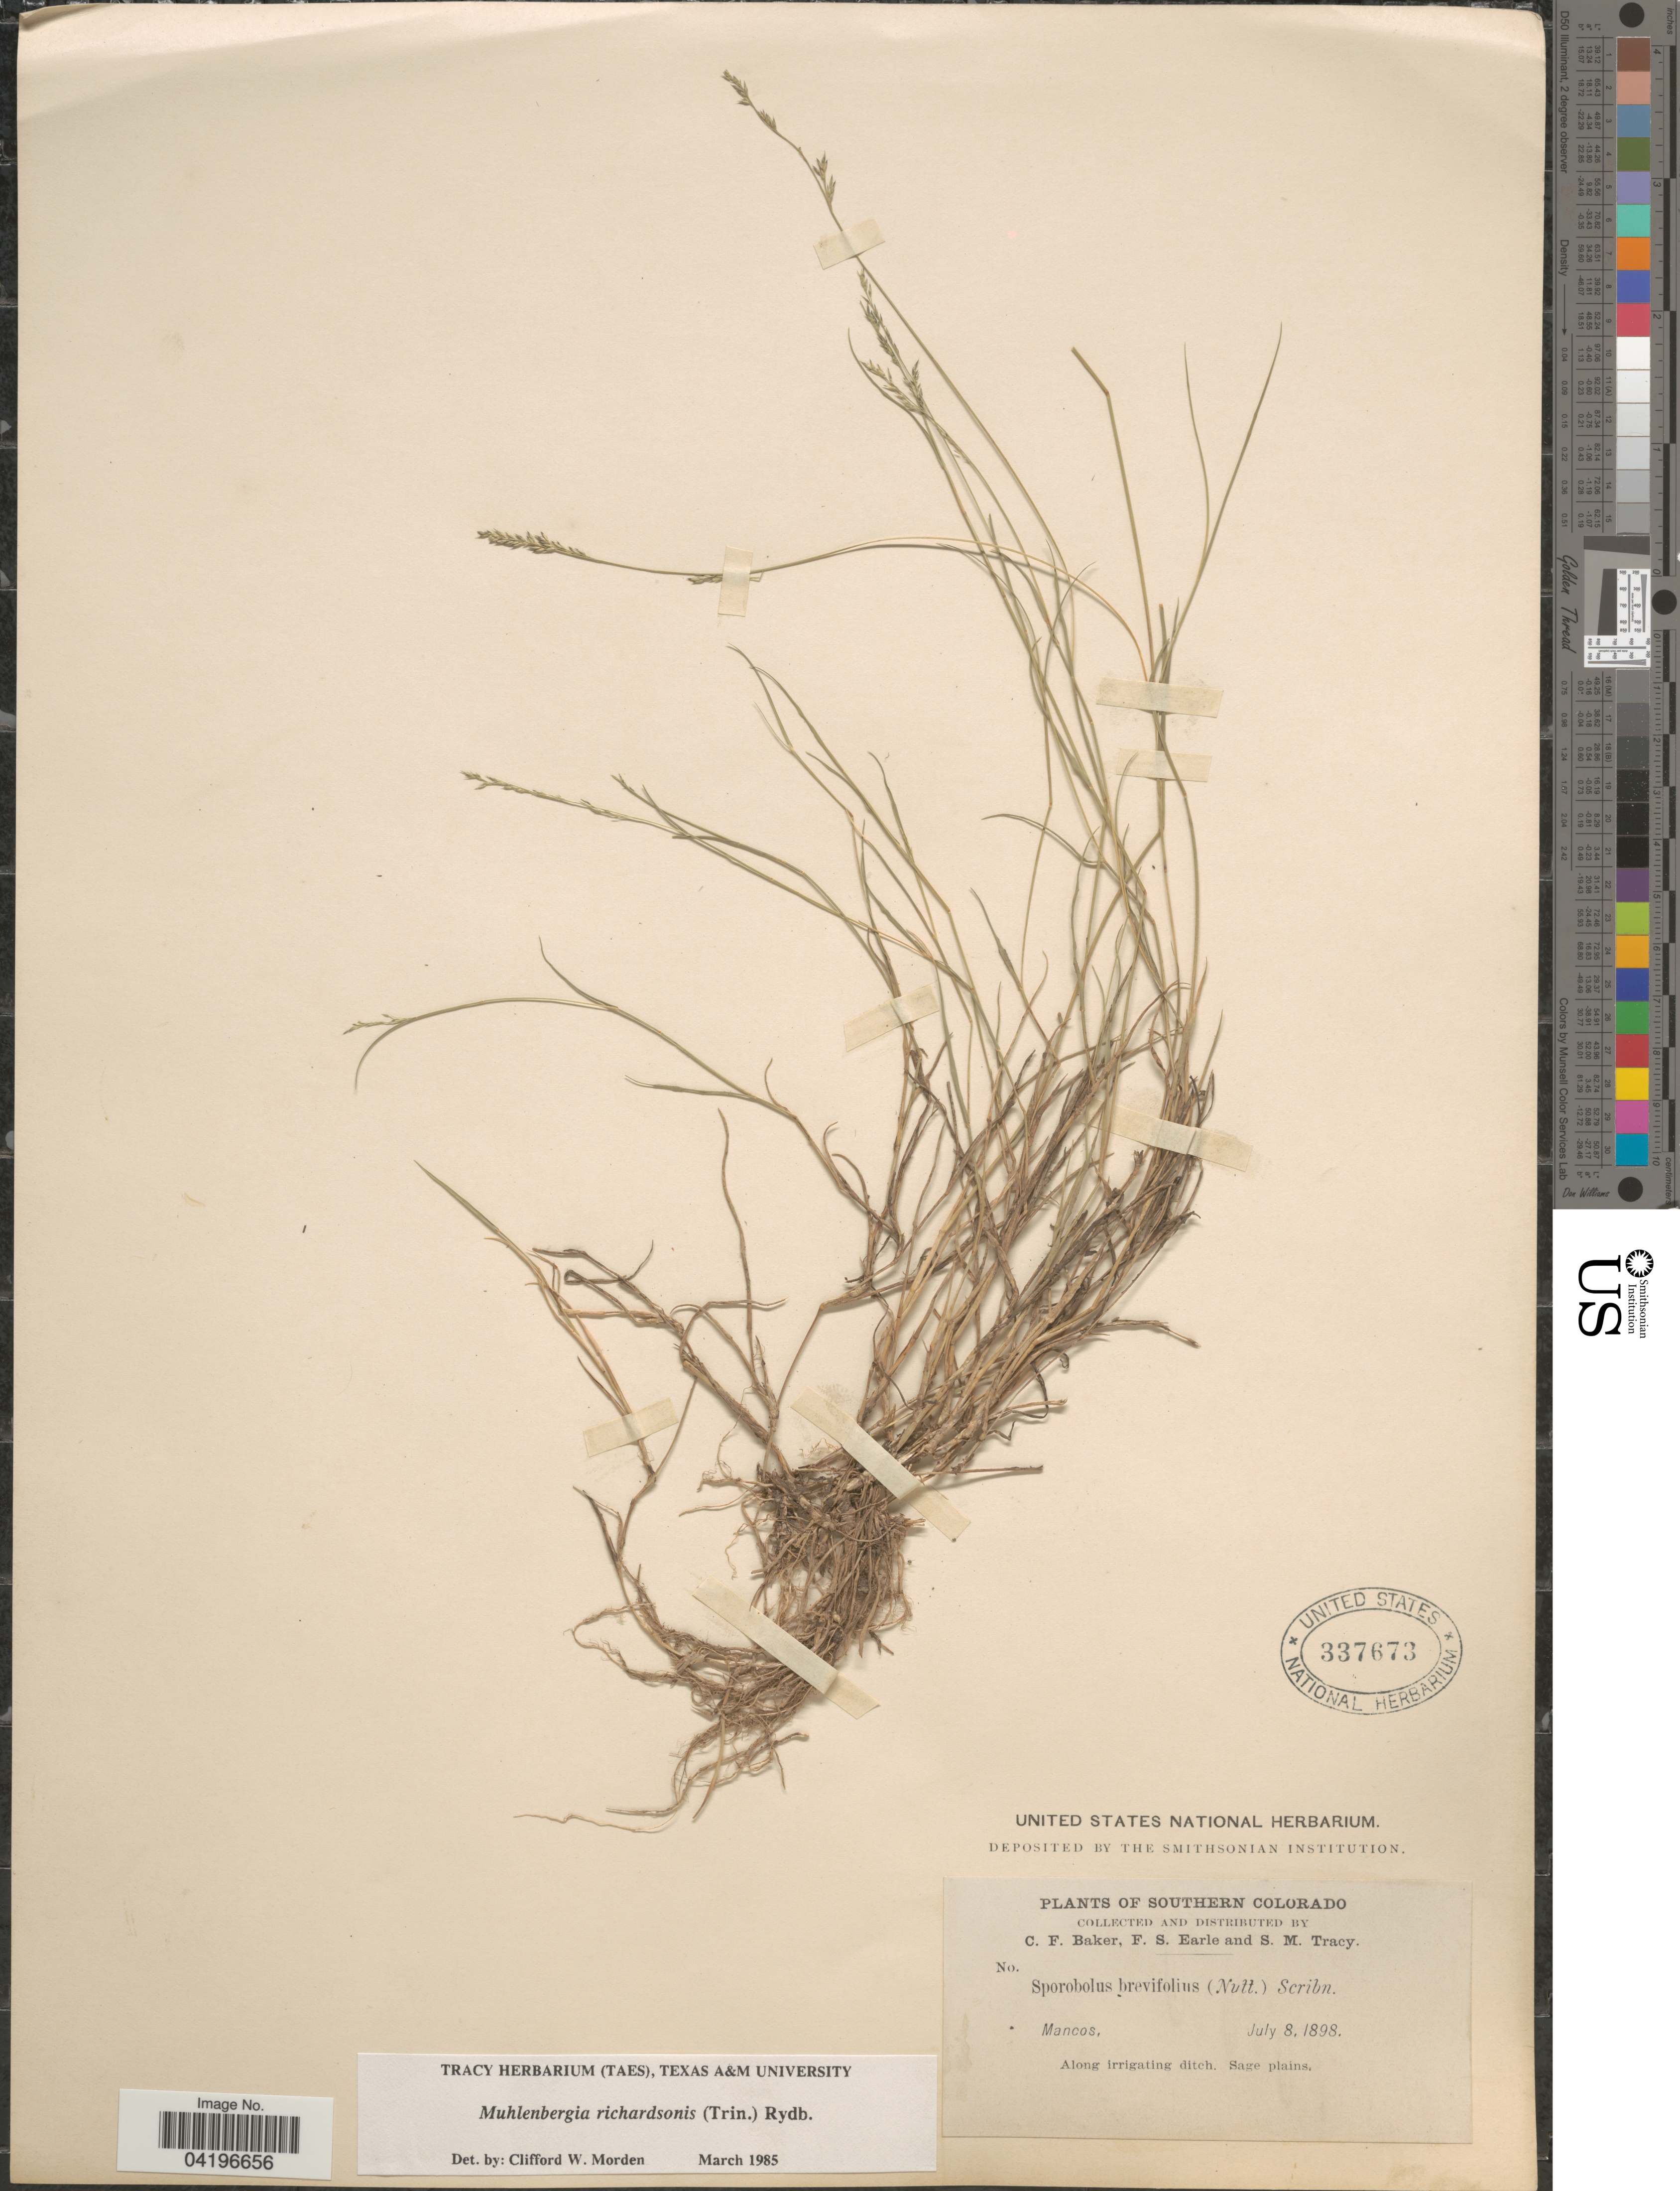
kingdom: Plantae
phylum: Tracheophyta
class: Liliopsida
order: Poales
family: Poaceae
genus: Muhlenbergia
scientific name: Muhlenbergia richardsonis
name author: (Trin.) Rydb.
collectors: C. F. Baker, F. S. Earle & S. M. Tracy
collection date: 1898-07-08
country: United States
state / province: Colorado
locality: Southern Colorado. Mancos.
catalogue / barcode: US 337673